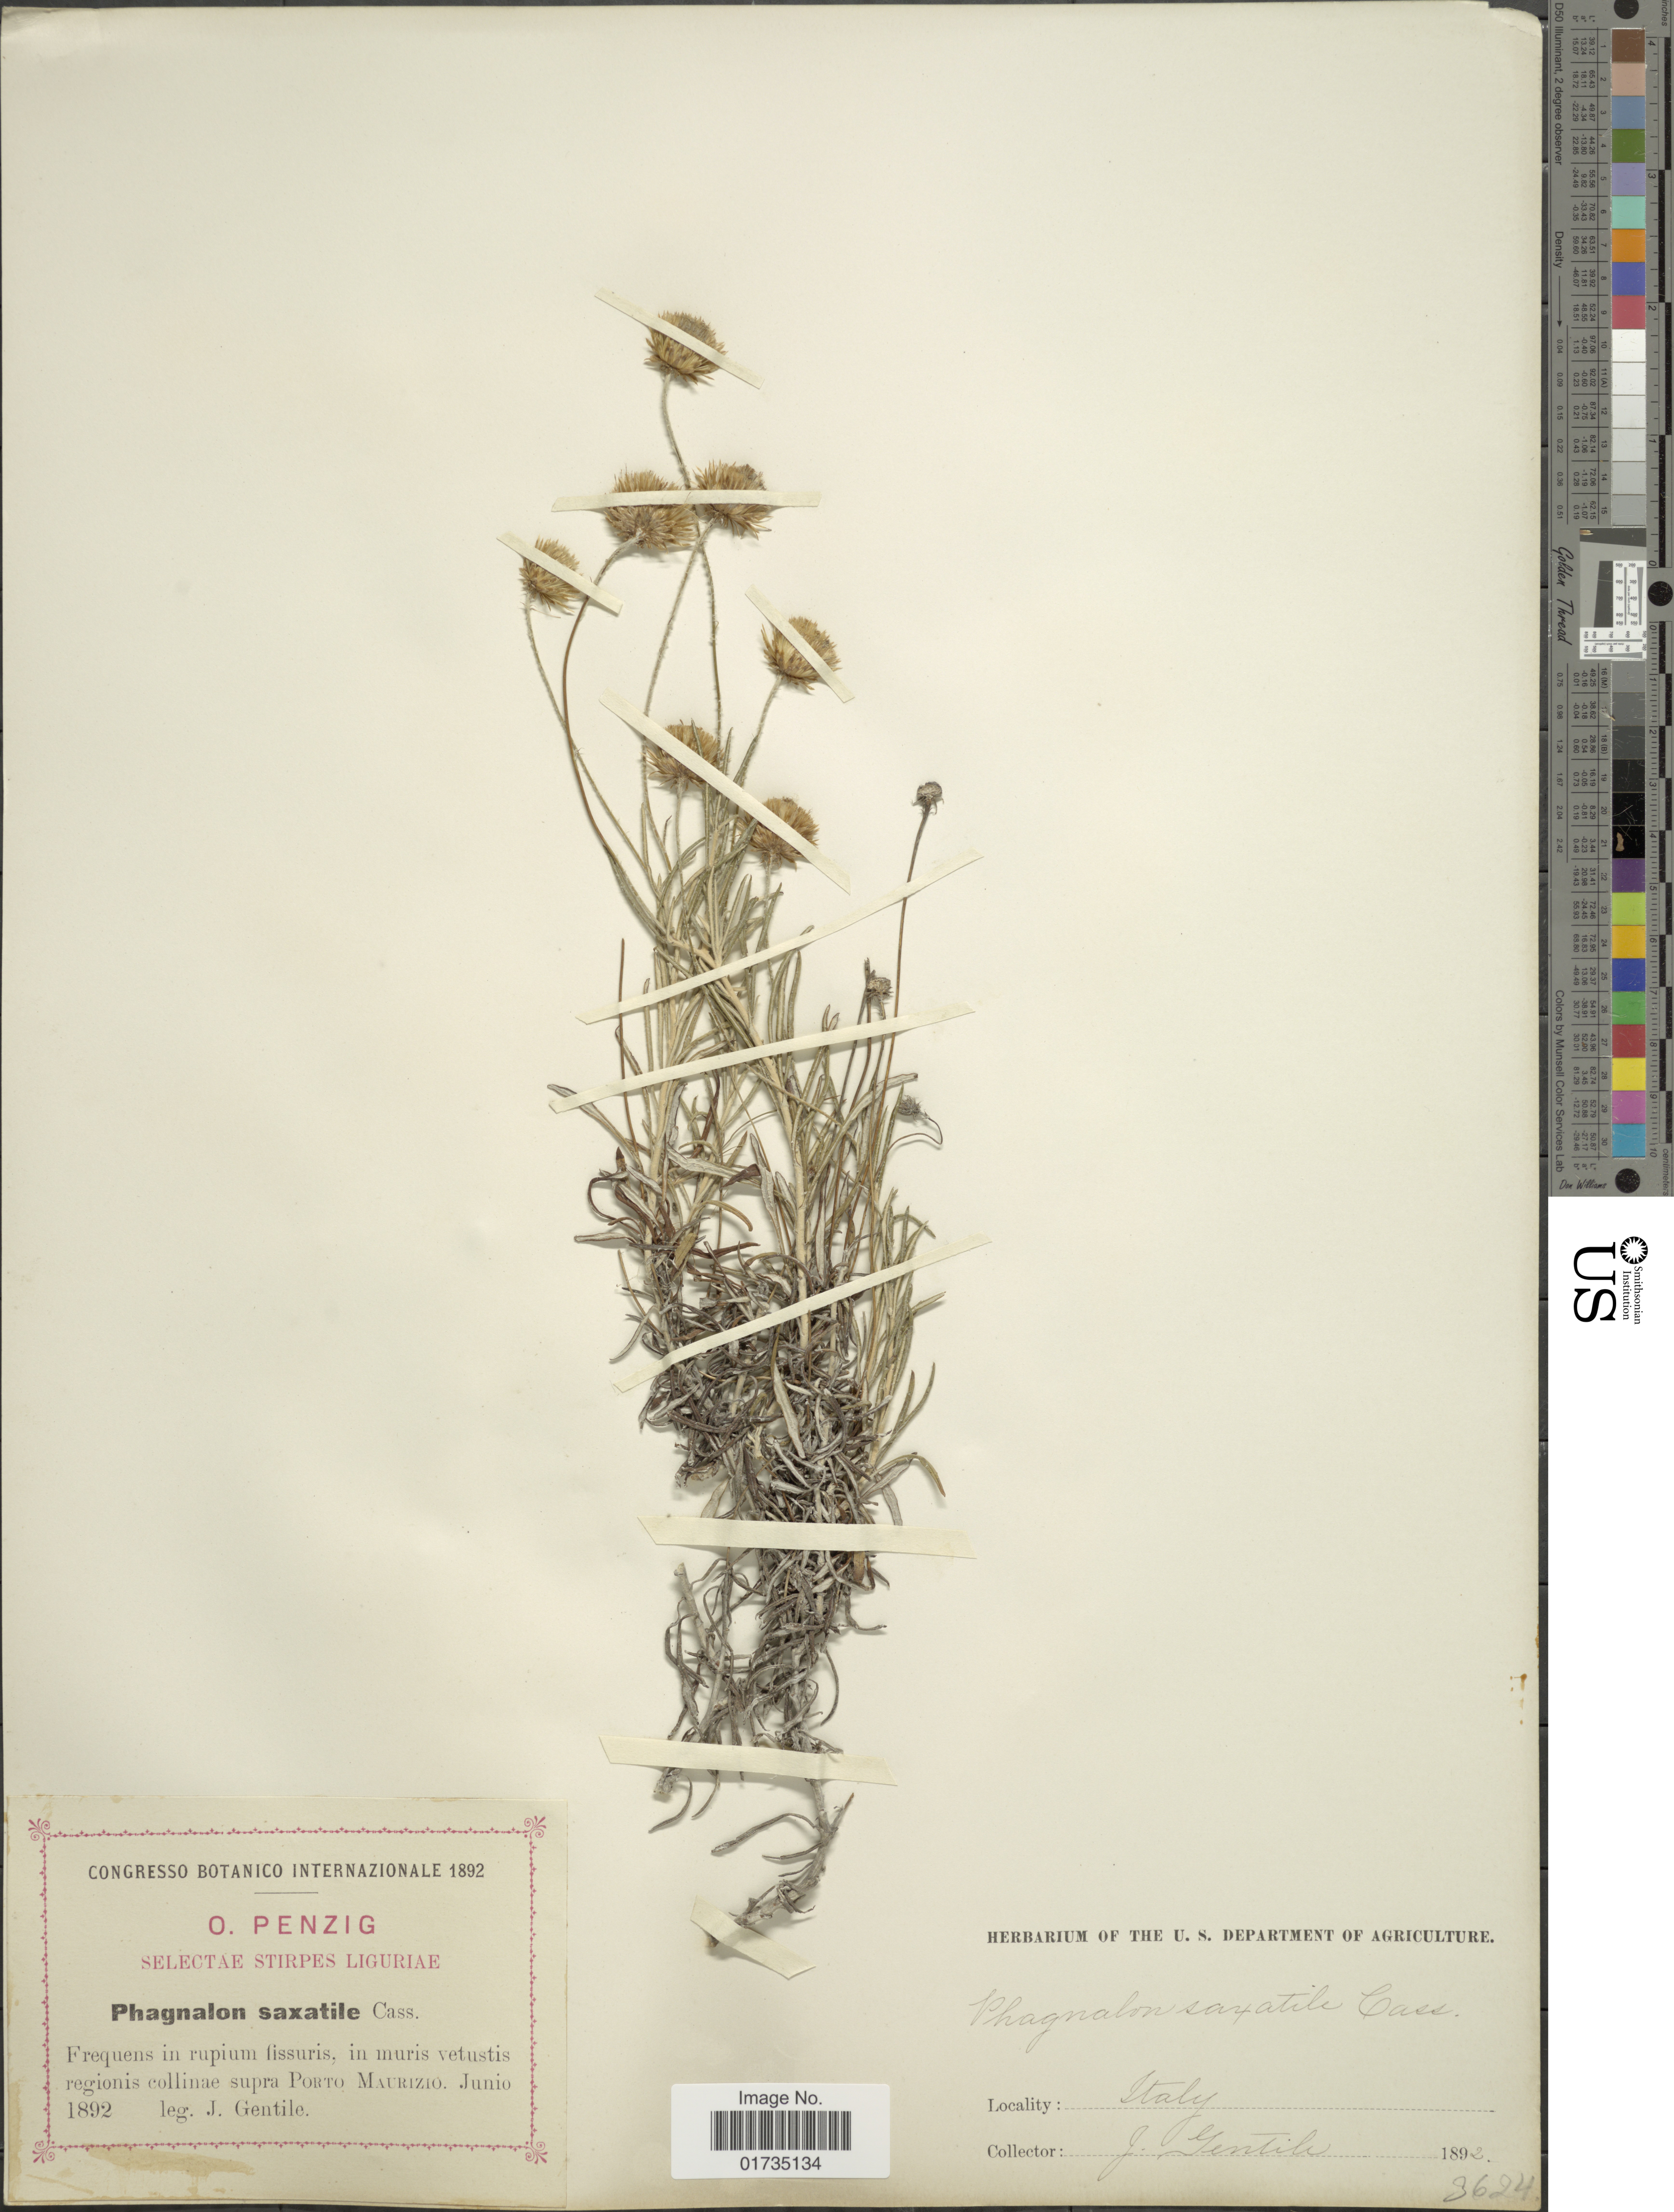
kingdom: Plantae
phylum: Tracheophyta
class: Magnoliopsida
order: Asterales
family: Asteraceae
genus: Phagnalon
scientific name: Phagnalon saxatile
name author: Cass.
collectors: J. Gentile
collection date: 1892-06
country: Portugal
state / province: Porto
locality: Frequens in rupium fissuris, in muris vetustis regionis collinae supra Porto Maurizio